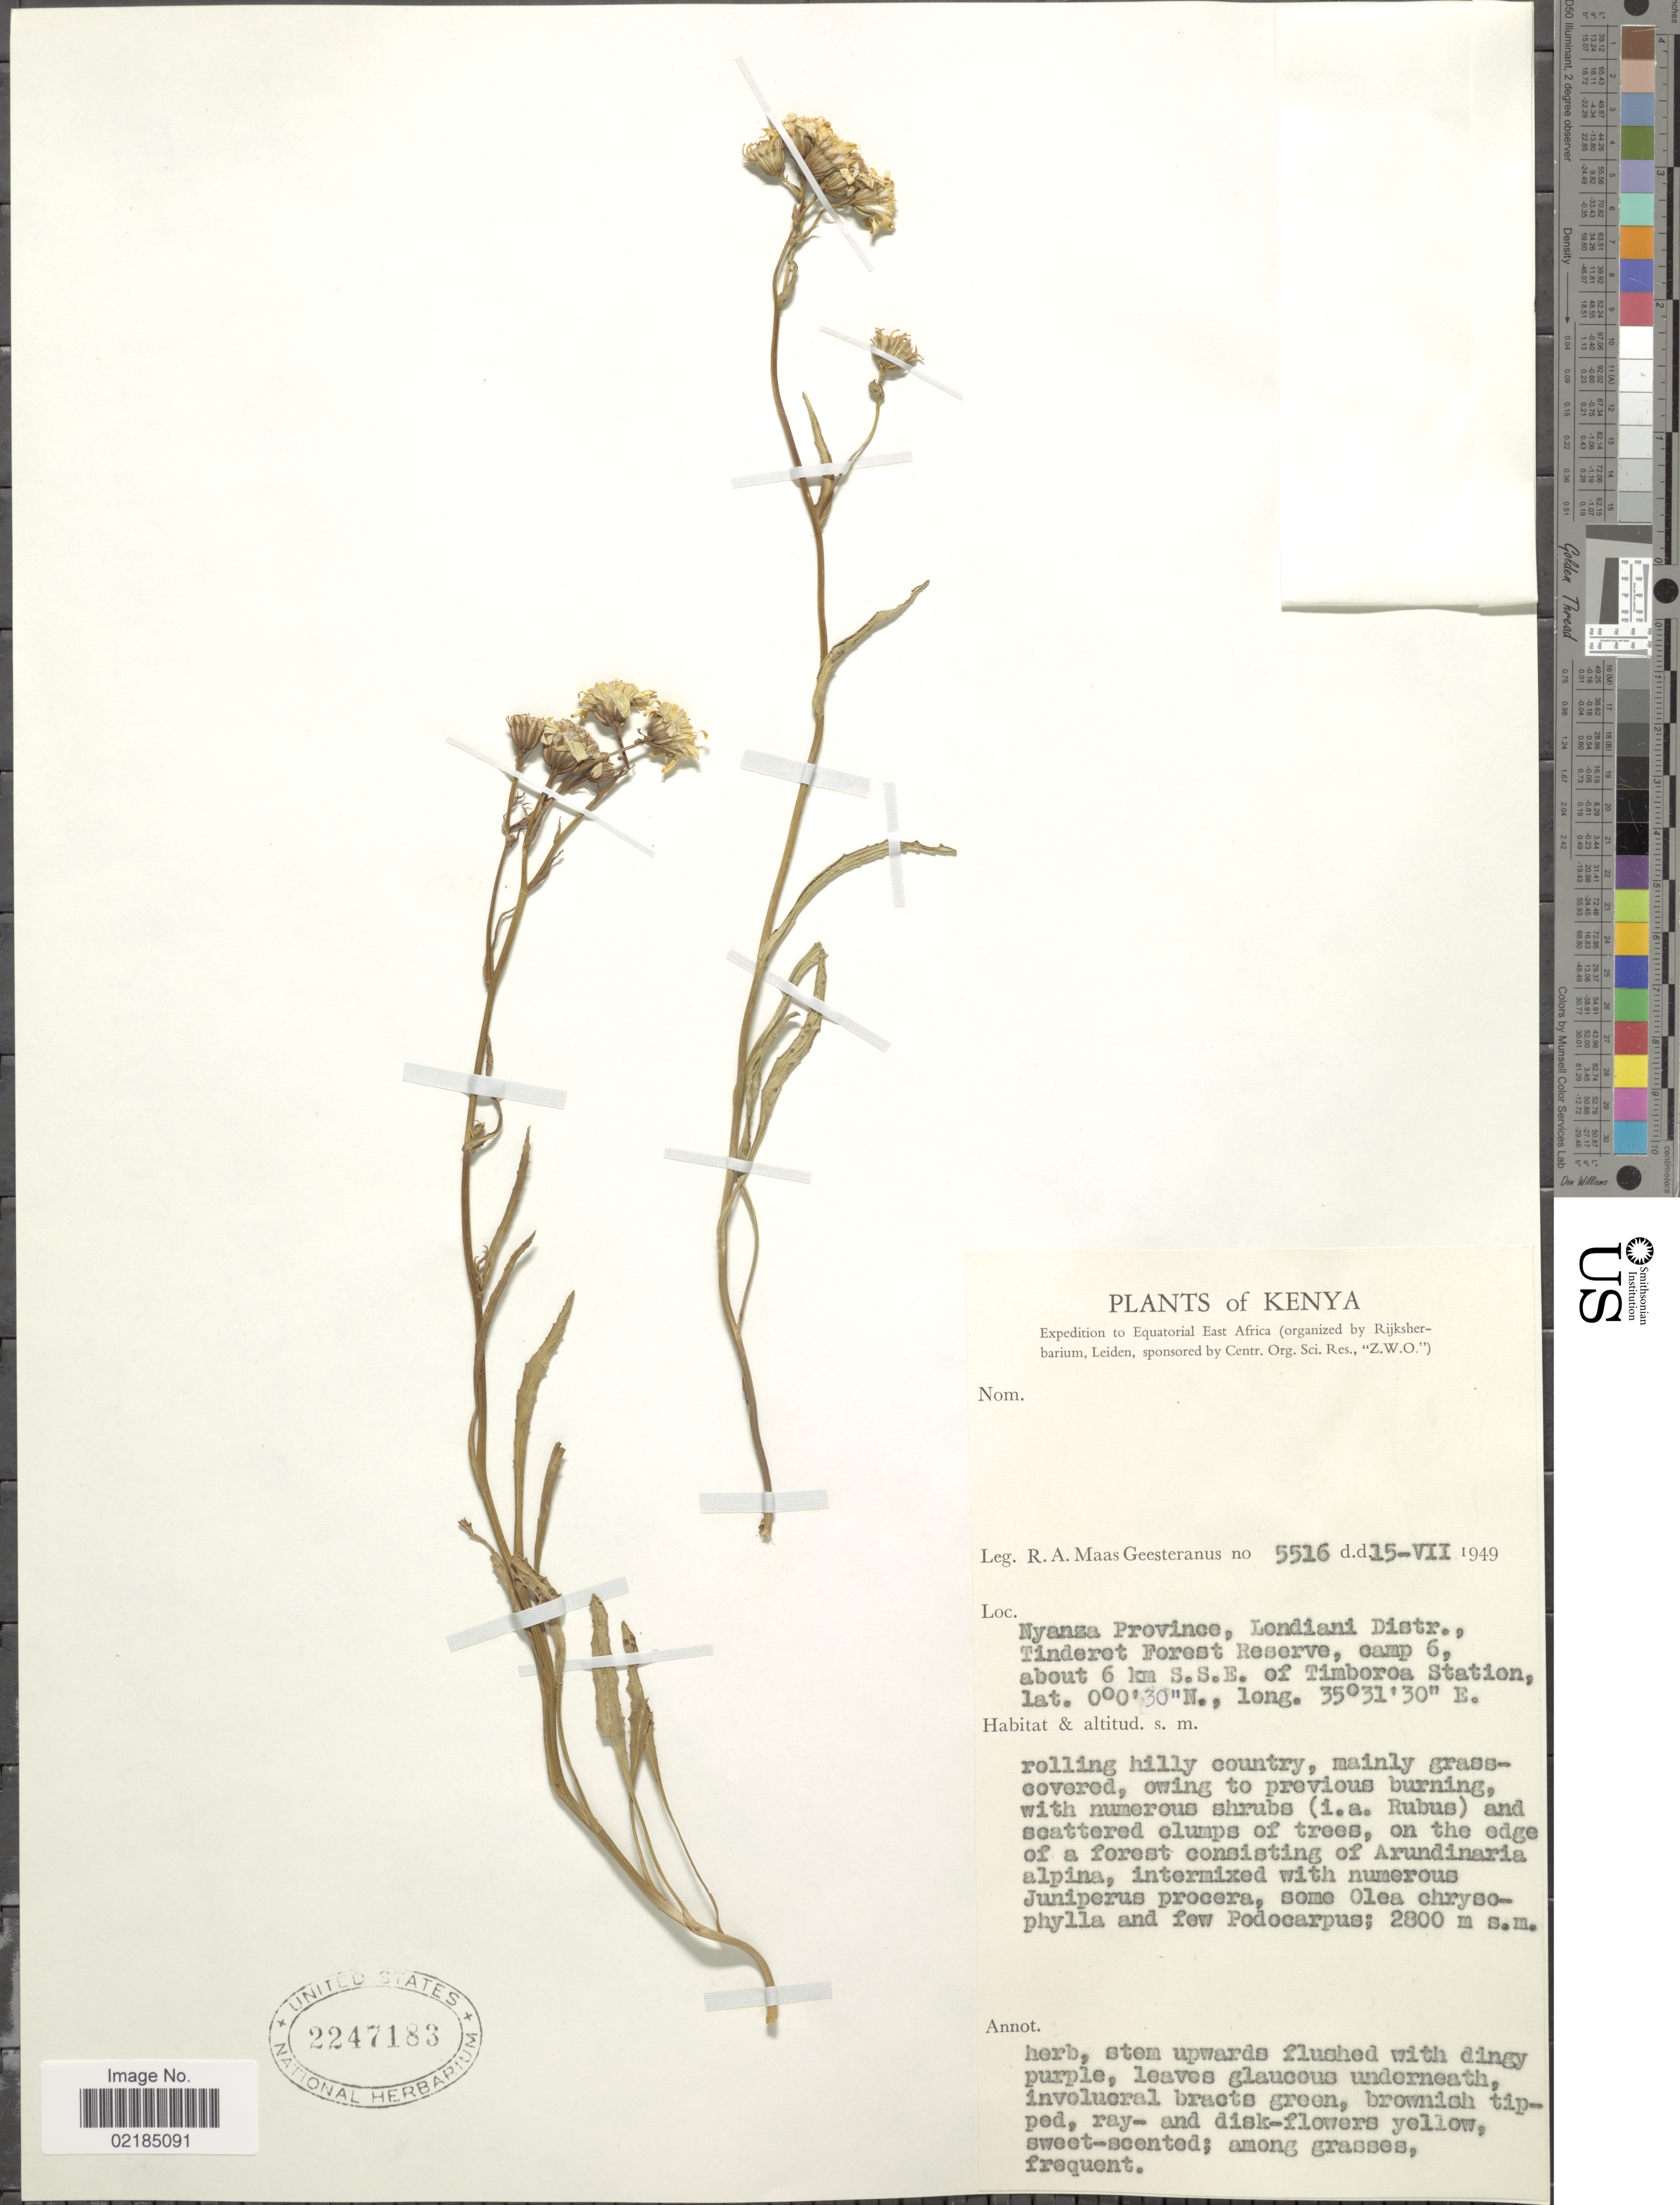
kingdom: Plantae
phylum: Tracheophyta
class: Magnoliopsida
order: Asterales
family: Asteraceae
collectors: R. A. Maas Geesteranus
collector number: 5516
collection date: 1949-07-15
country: Kenya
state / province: Kericho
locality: Nyanza Province, Londiani Distr., Tinderet Forest Reserve, camp 6, about 6 km S.S.E. of Timboroa Station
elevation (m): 2800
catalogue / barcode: US 2247183